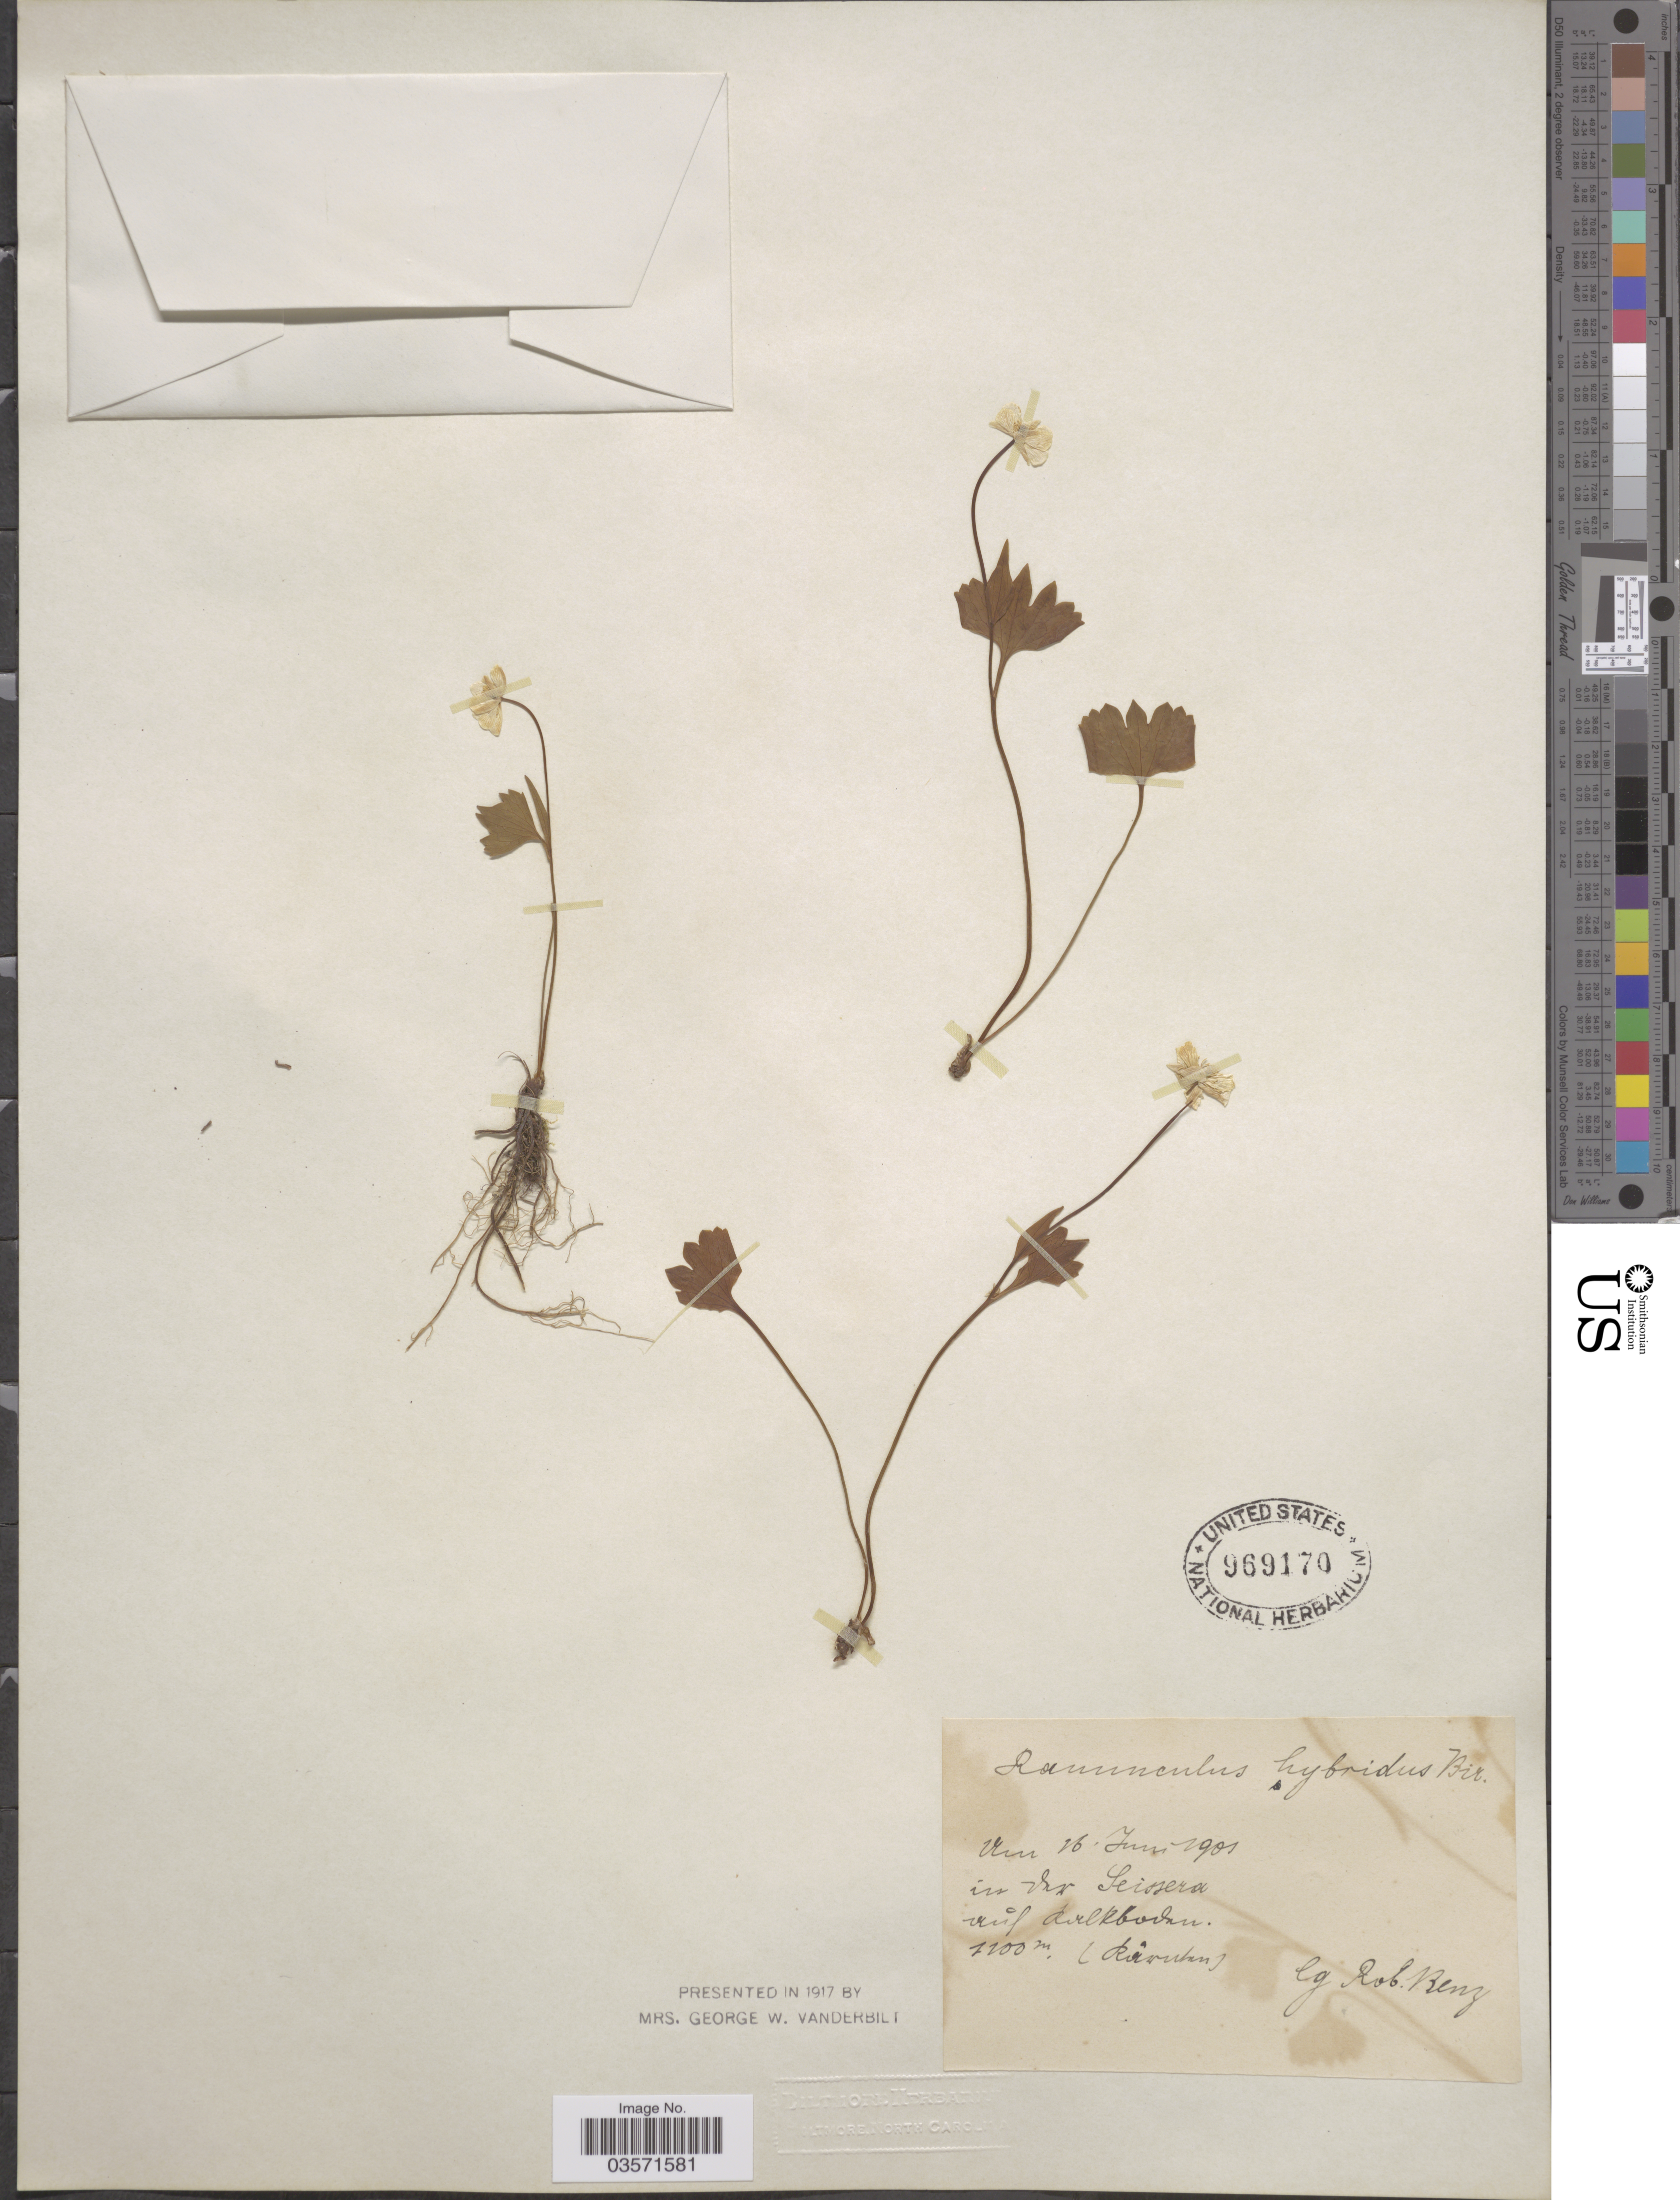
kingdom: Plantae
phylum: Tracheophyta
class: Magnoliopsida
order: Ranunculales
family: Ranunculaceae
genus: Ranunculus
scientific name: Ranunculus hybridus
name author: Biria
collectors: R. Benz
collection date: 1901-06-16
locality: In Ver [interpreted] Seissera auf [interpreted] dirlkboden [interpreted]. (Rivutan [interpreted] [unsure placement]).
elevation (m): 1100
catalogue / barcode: US 969170